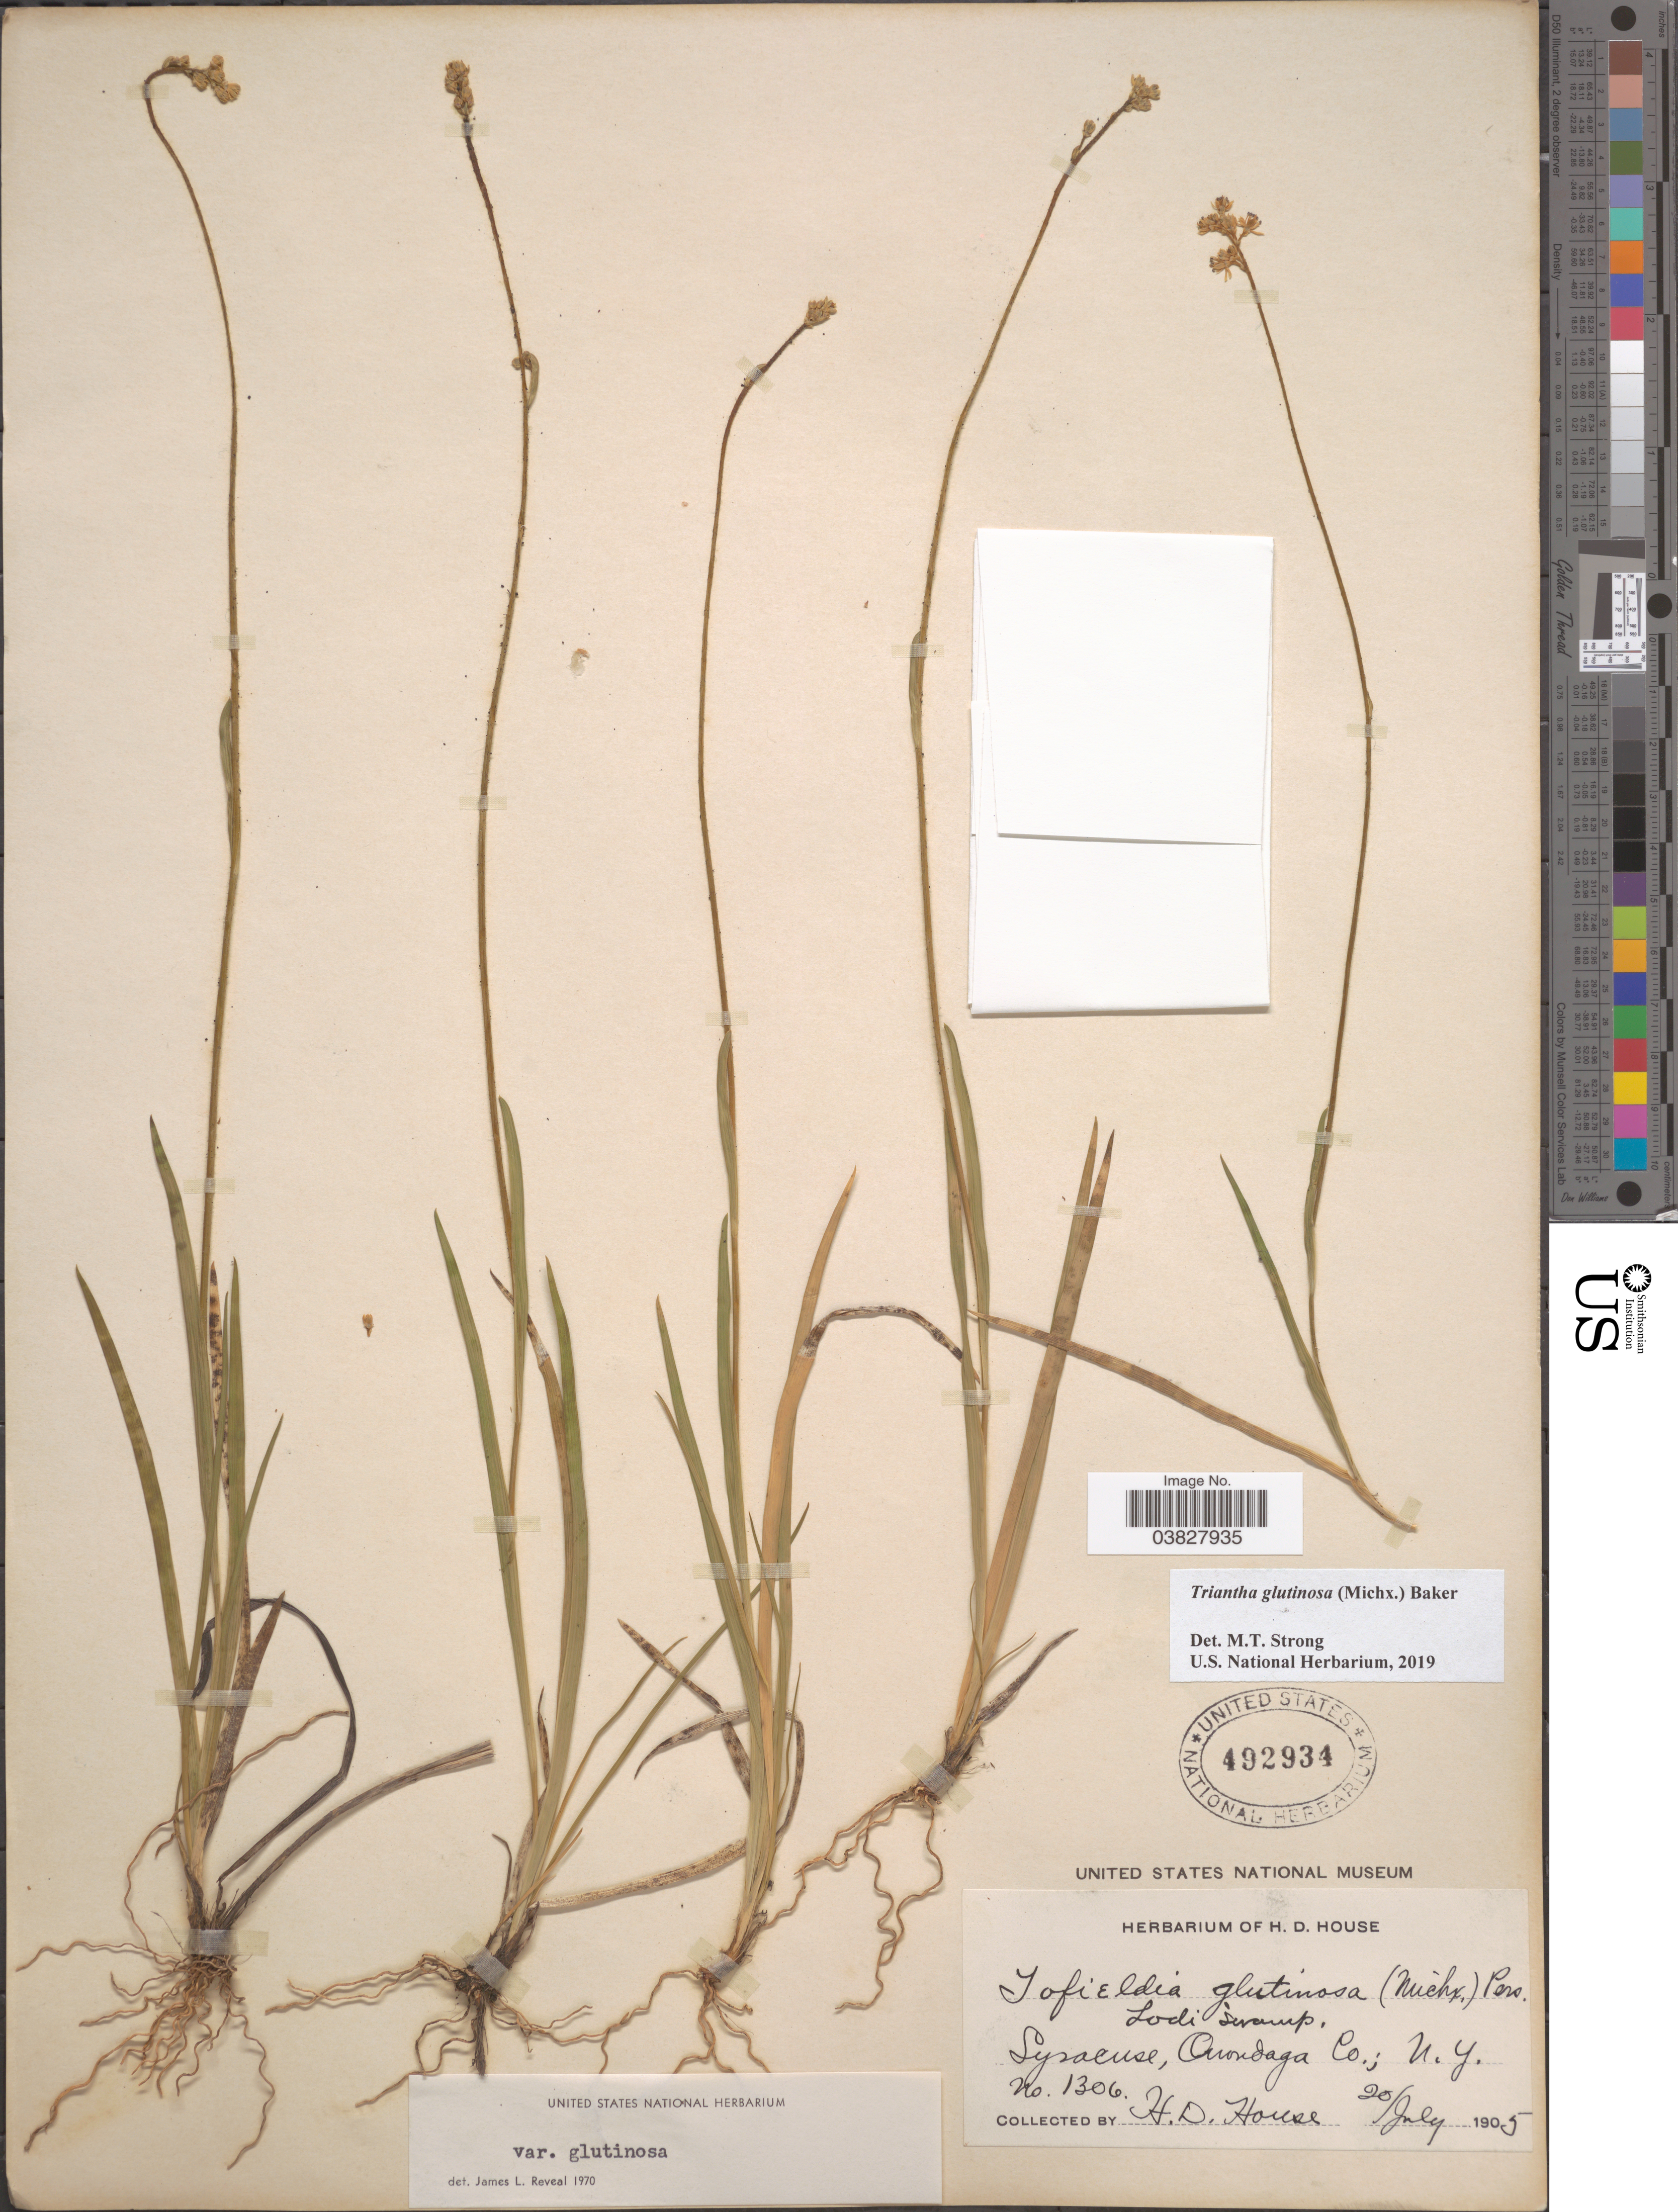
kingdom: Plantae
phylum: Tracheophyta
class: Liliopsida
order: Alismatales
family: Tofieldiaceae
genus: Triantha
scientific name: Triantha glutinosa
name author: (Michx.) Baker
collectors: H. D. House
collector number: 1306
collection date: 1905-07-20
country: United States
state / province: New York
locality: Syracuse, Onondaga Co.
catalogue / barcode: US 492934